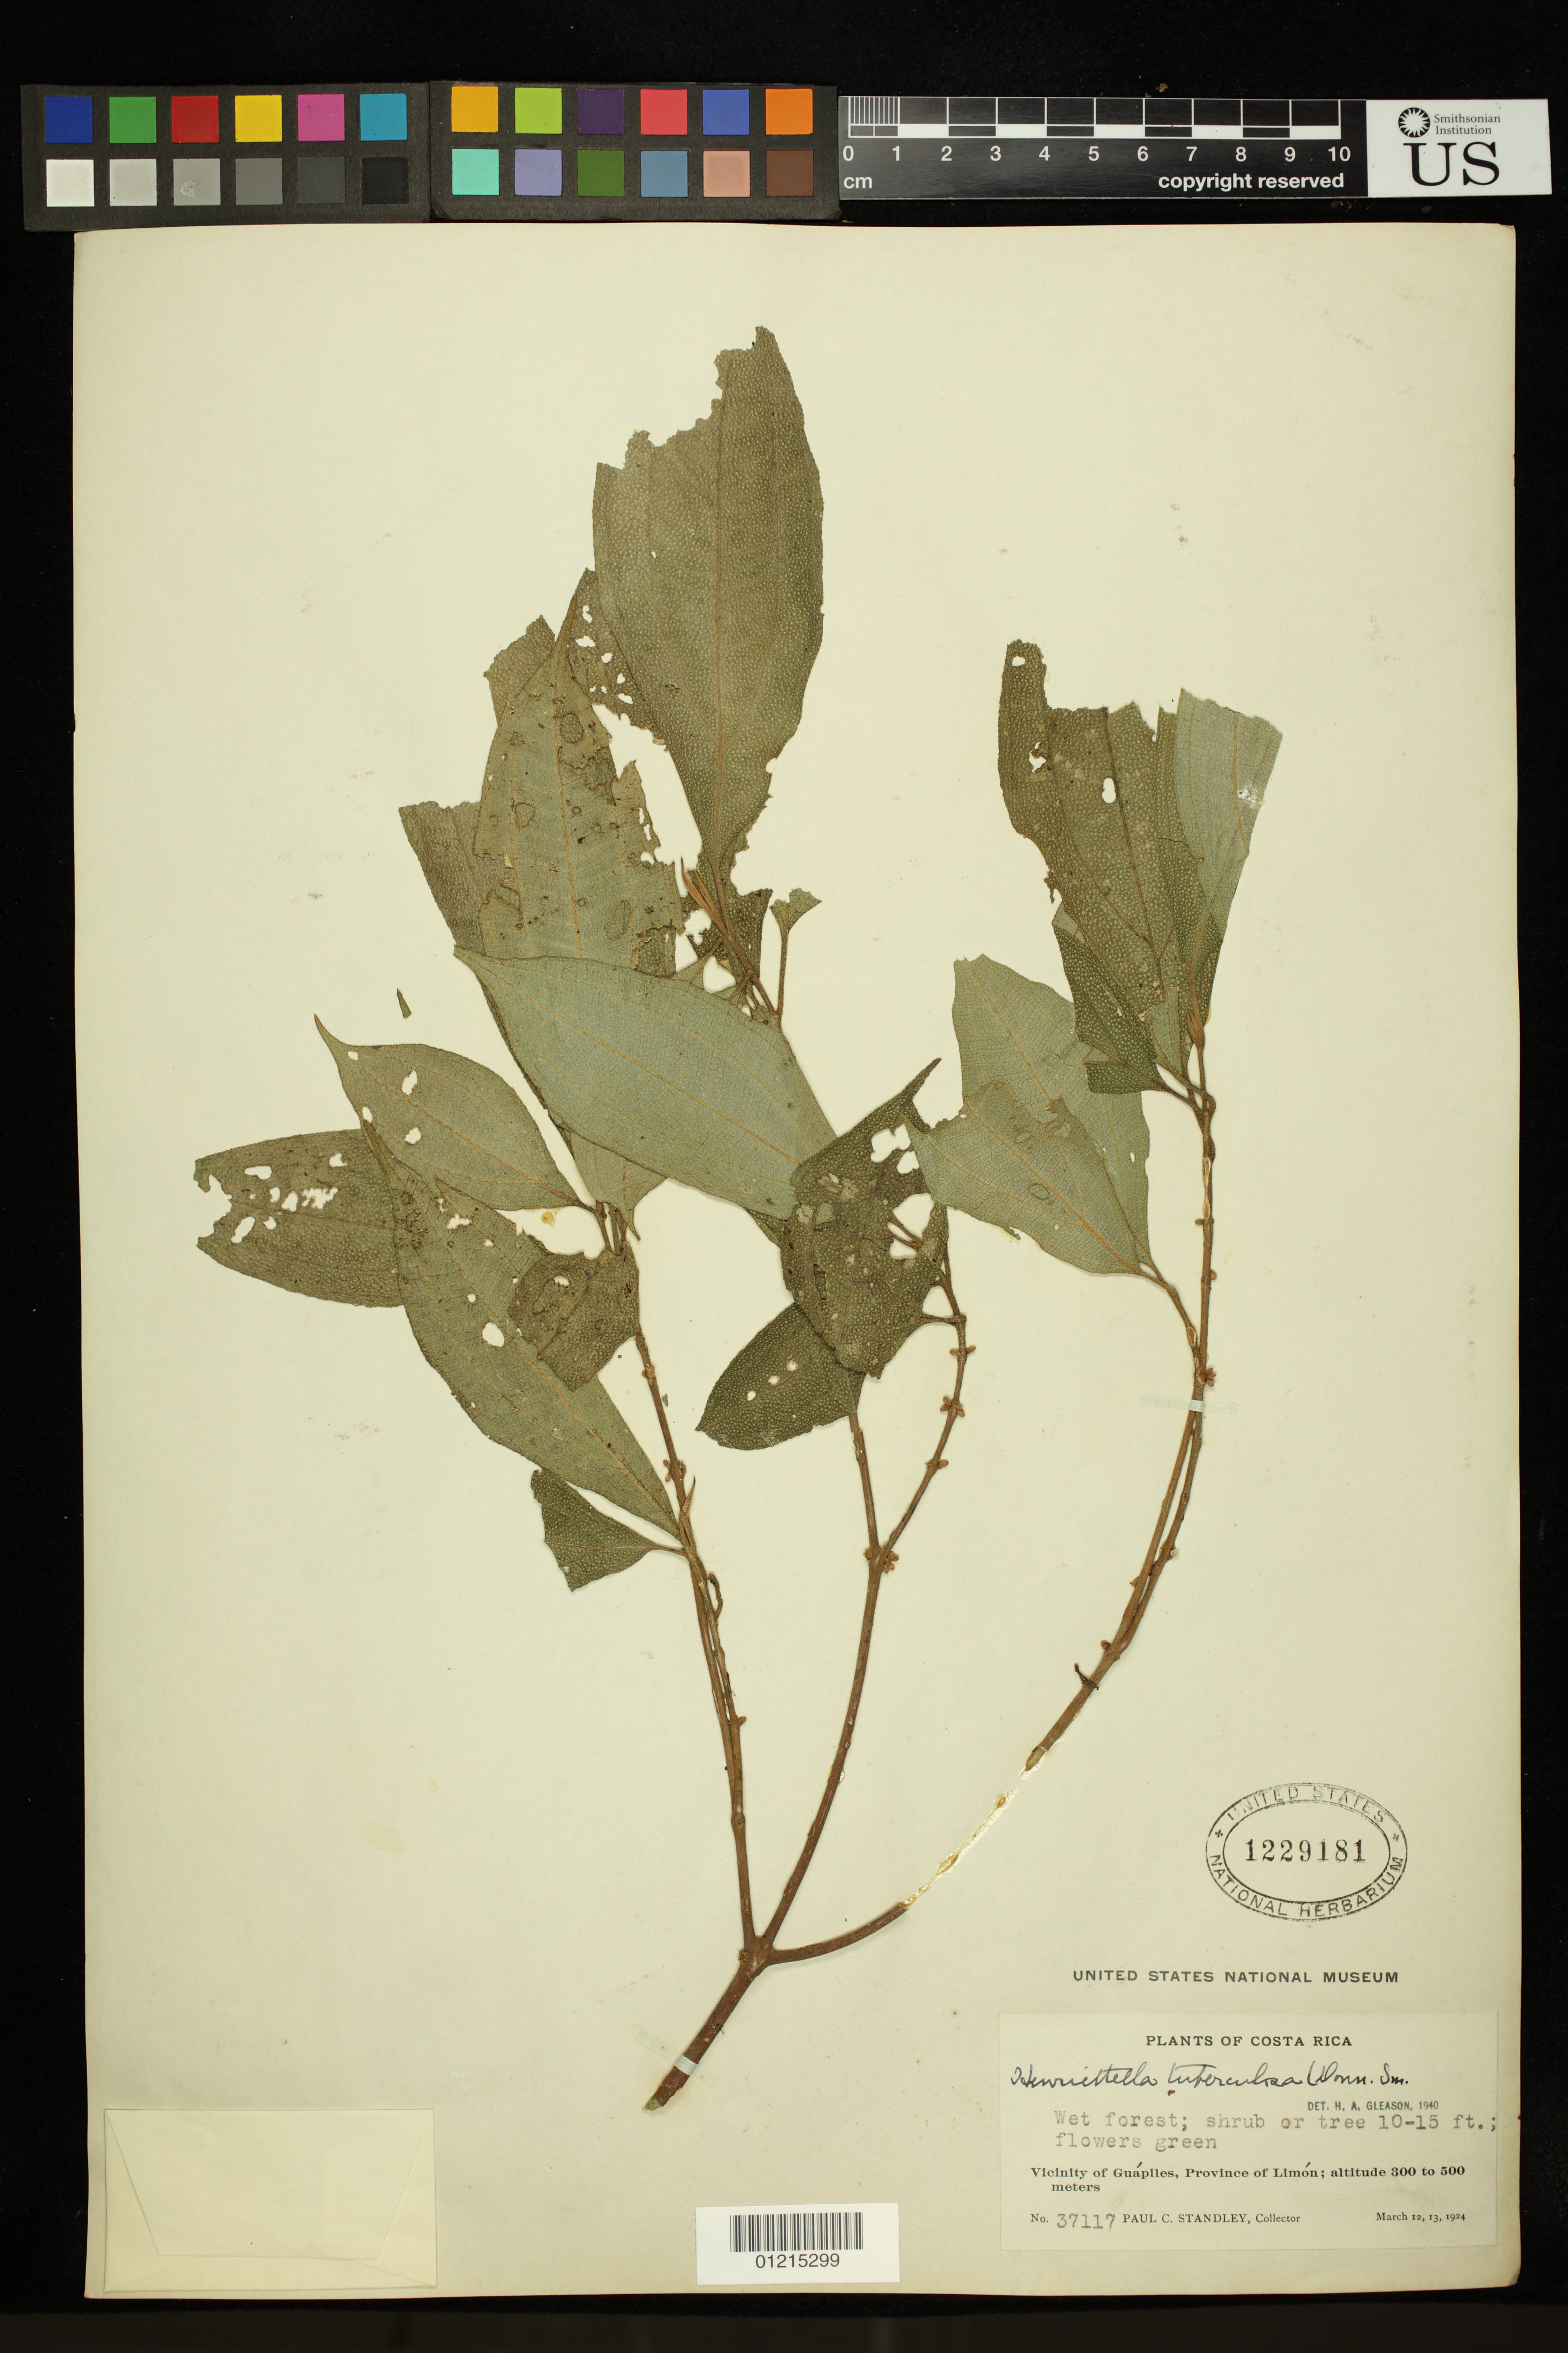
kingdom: Plantae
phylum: Tracheophyta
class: Magnoliopsida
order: Myrtales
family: Melastomataceae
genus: Henriettea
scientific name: Henriettea tuberculosa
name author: (Donn. Sm.) L.O. Williams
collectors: P. C. Standley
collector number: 37117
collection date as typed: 12 Mar 1924 and 13 Mar 1924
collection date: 1924-03-12,1924-03-13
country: Costa Rica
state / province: Limón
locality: Vicinity of Guápiles, Province of Limón.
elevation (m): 300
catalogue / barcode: US 1229181